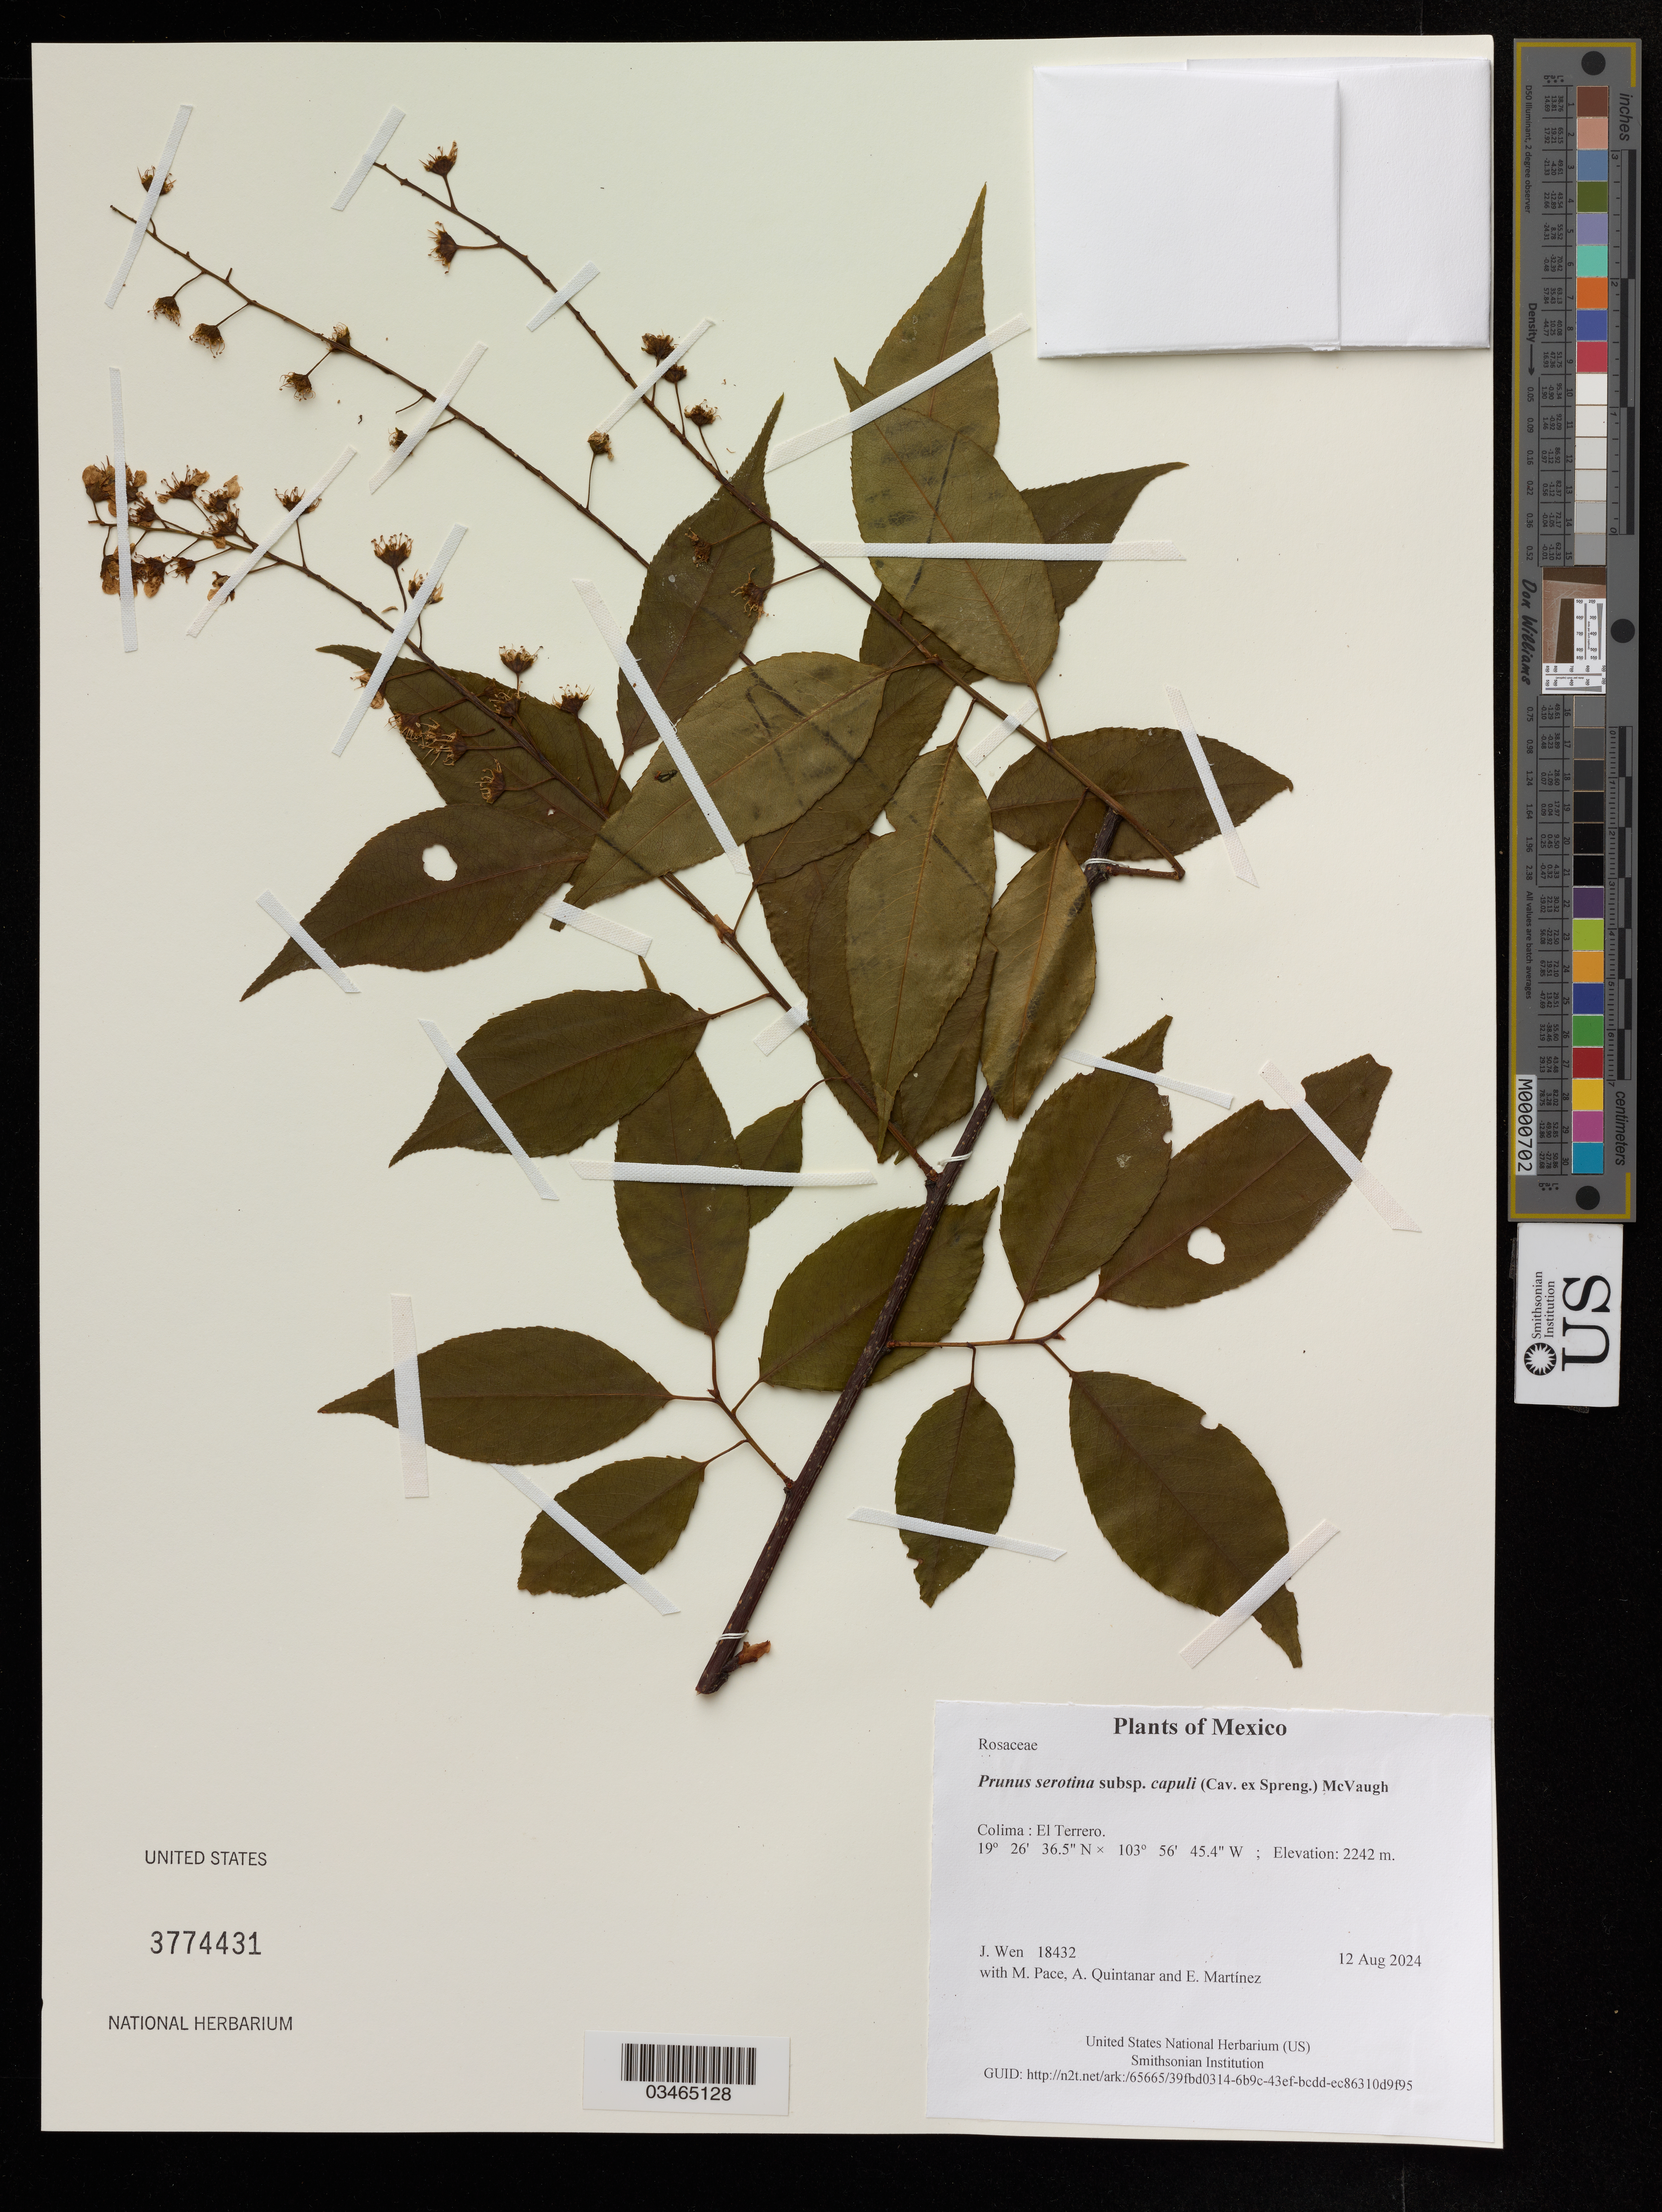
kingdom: Plantae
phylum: Tracheophyta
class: Magnoliopsida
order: Rosales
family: Rosaceae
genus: Prunus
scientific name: Prunus serotina subsp. capuli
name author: (Cav. ex Spreng.) McVaugh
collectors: J. Wen, M. Pace, A. Quintanar & E. Martínez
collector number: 18432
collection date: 2024-08-12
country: Mexico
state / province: Colima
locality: El Terrero.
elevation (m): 2242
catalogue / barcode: US 3774431